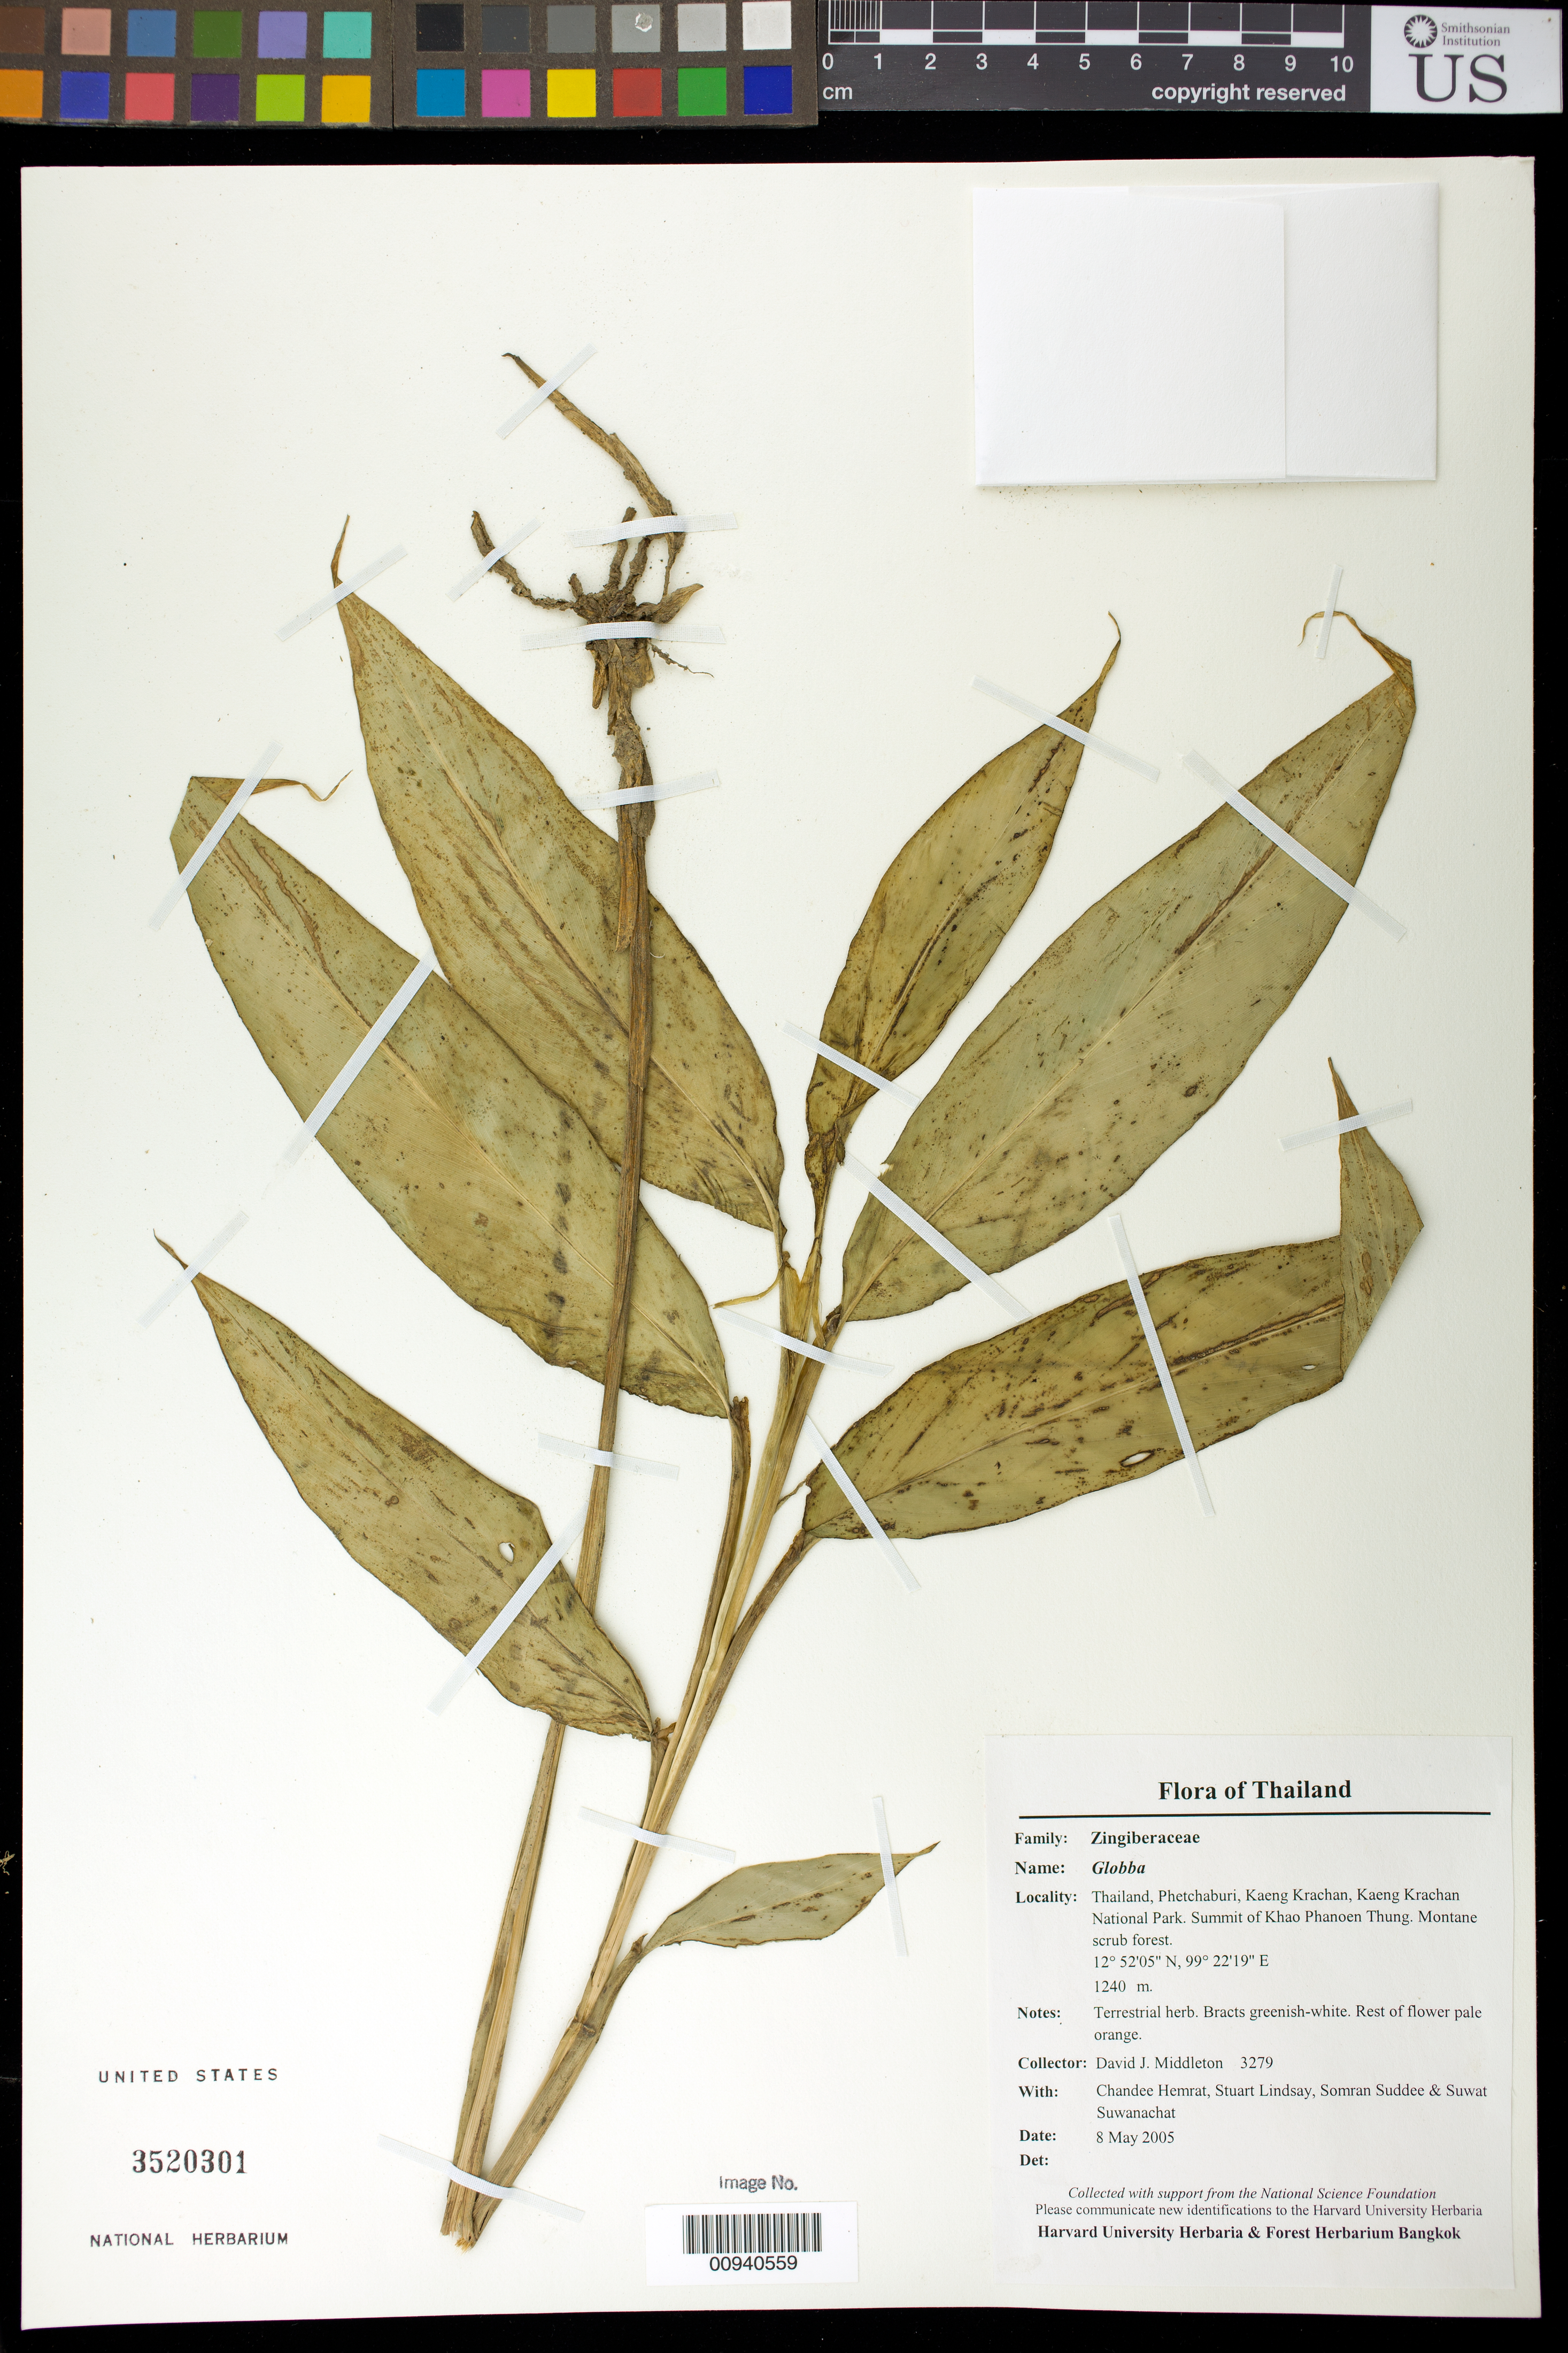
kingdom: Plantae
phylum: Tracheophyta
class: Liliopsida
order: Zingiberales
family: Zingiberaceae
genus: Globba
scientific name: Globba sp.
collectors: D. J. Middleton, C. Hemrat, S. Lindsay, S. Suddee & S. Suwat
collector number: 33279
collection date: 2005-05-08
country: Thailand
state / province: Phetchabun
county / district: Kaeng Krachan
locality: Krachan National Park, summit of Khao Phanoen Thung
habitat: Montane scrub forest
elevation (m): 1240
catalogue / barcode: US 3520301